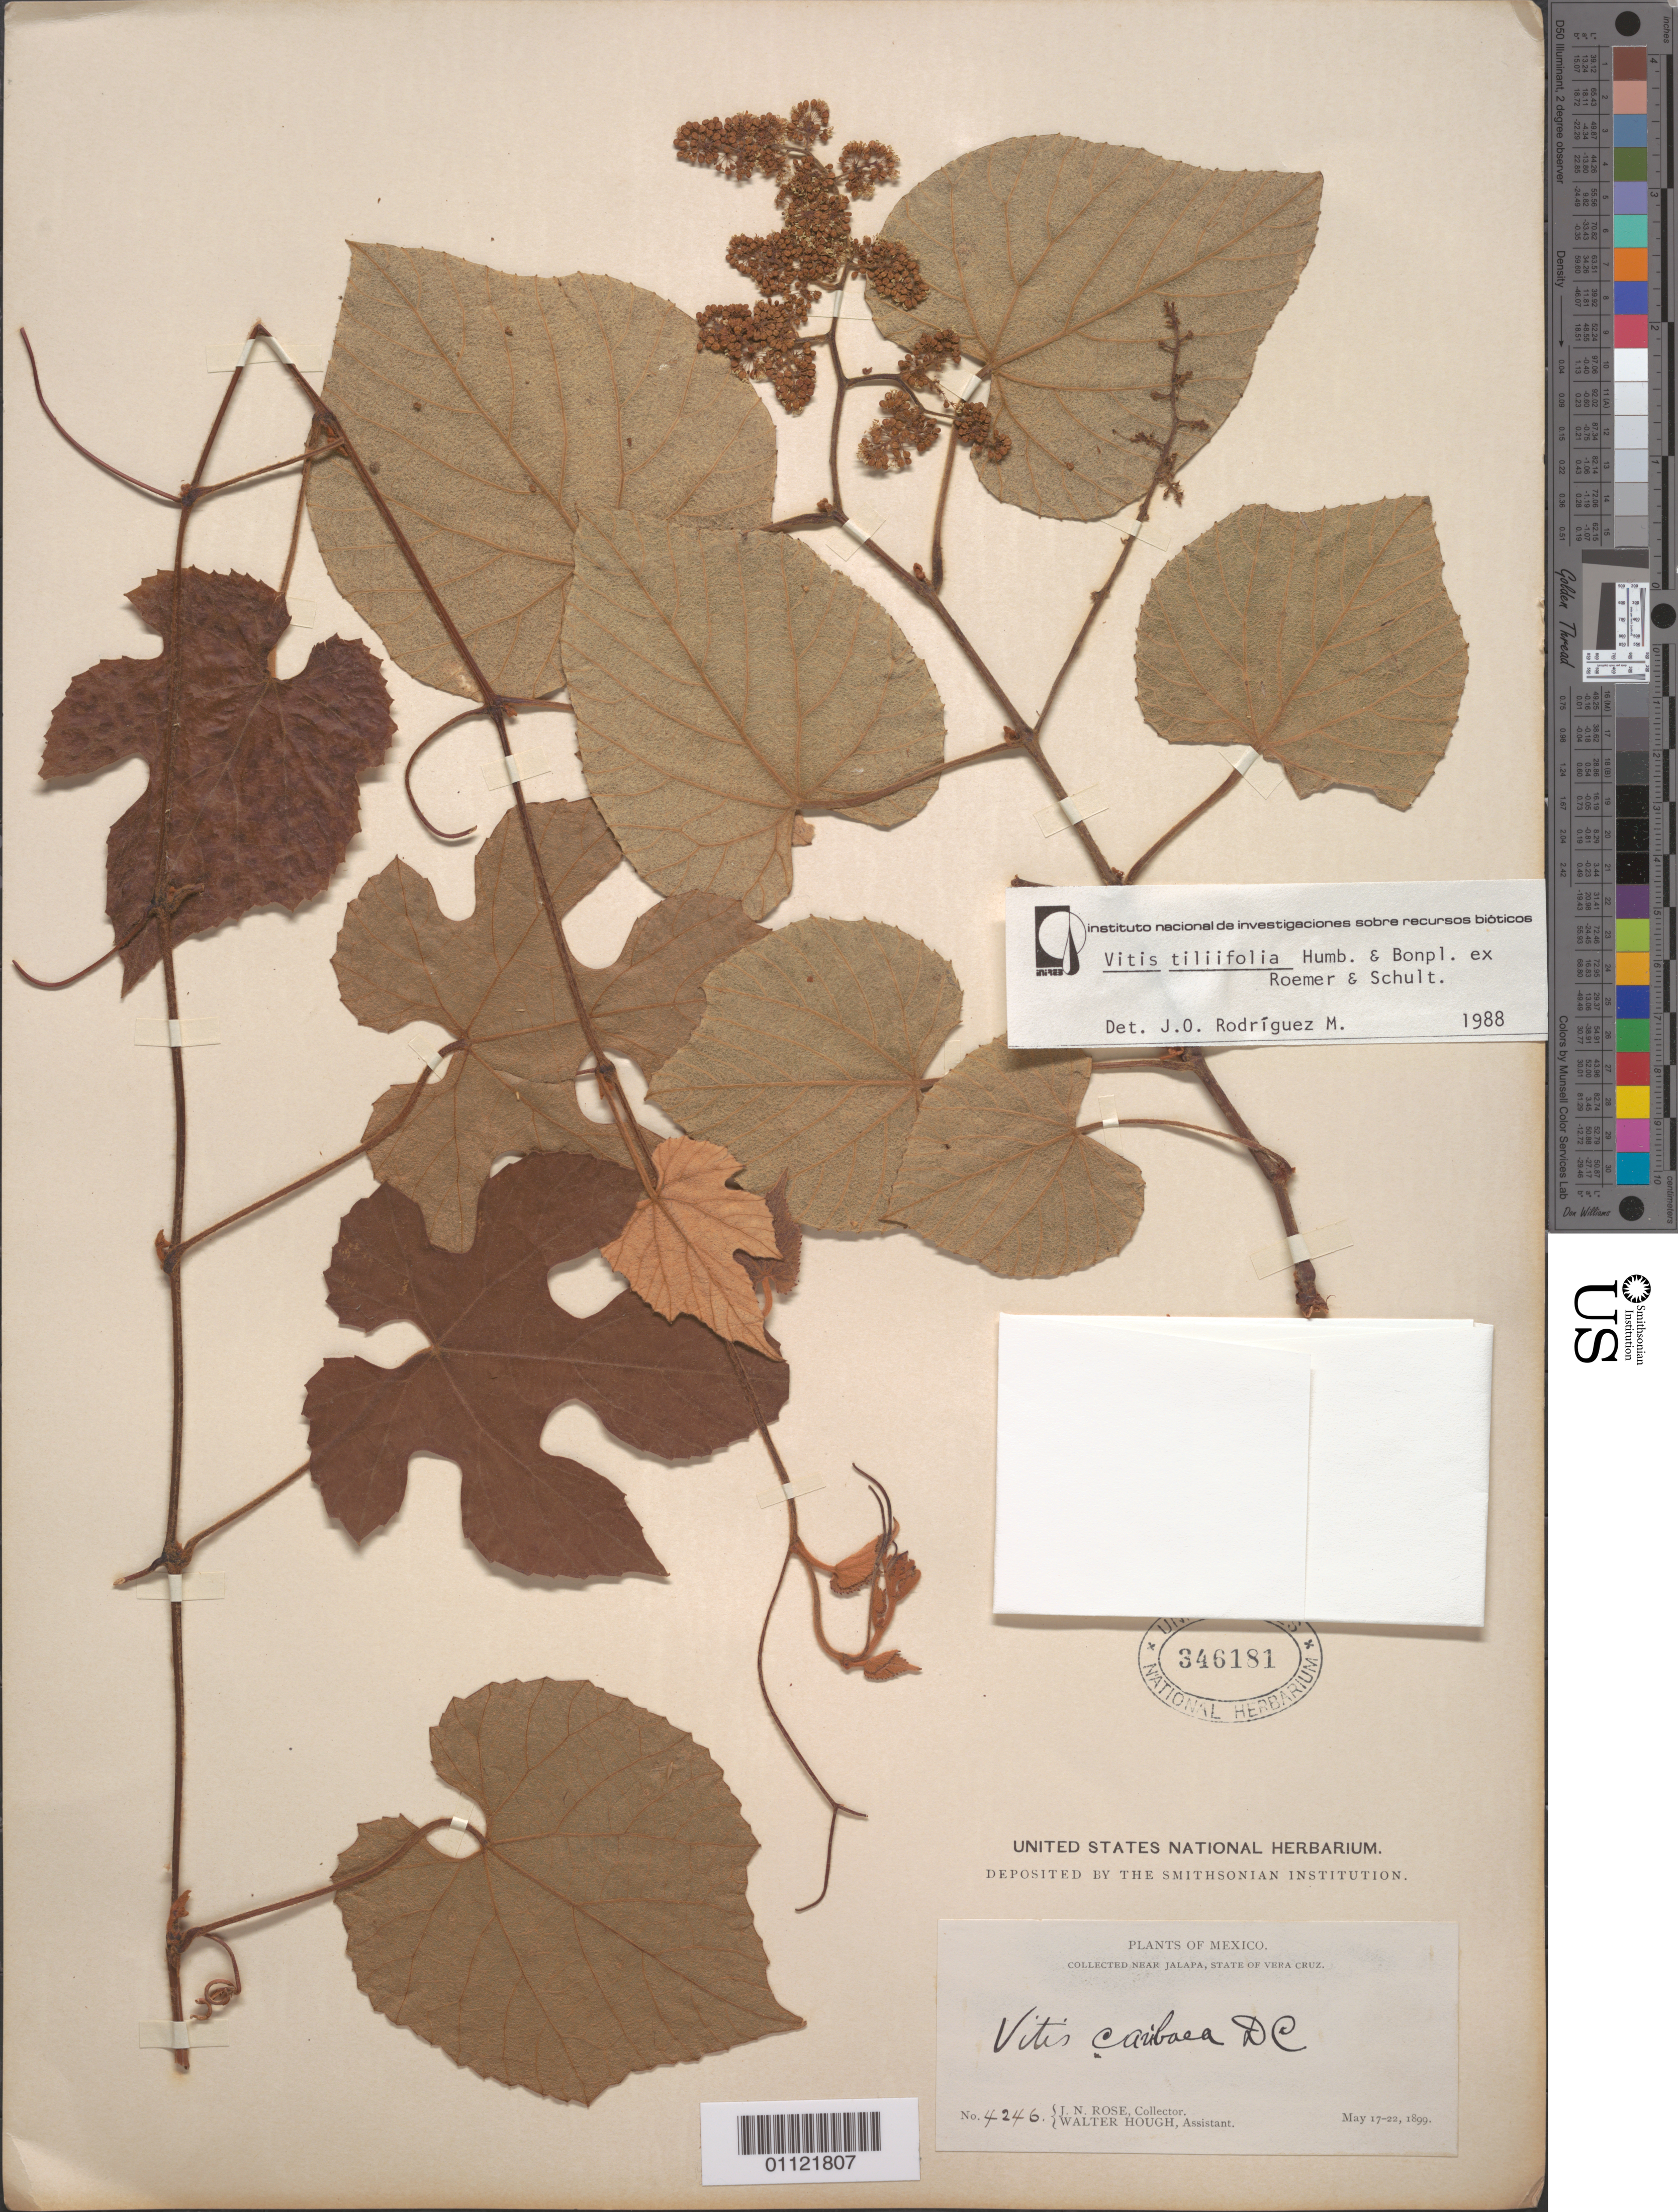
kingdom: Plantae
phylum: Tracheophyta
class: Magnoliopsida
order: Vitales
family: Vitaceae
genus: Vitis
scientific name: Vitis tiliifolia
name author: Humb. & Bonpl. ex Schult.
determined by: Rodriguez M., J. O.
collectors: J. N. Rose & W. Hough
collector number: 4246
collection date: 1899-05-17/1899-05-22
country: Mexico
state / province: Veracruz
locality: near Jalapa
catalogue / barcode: US 346181